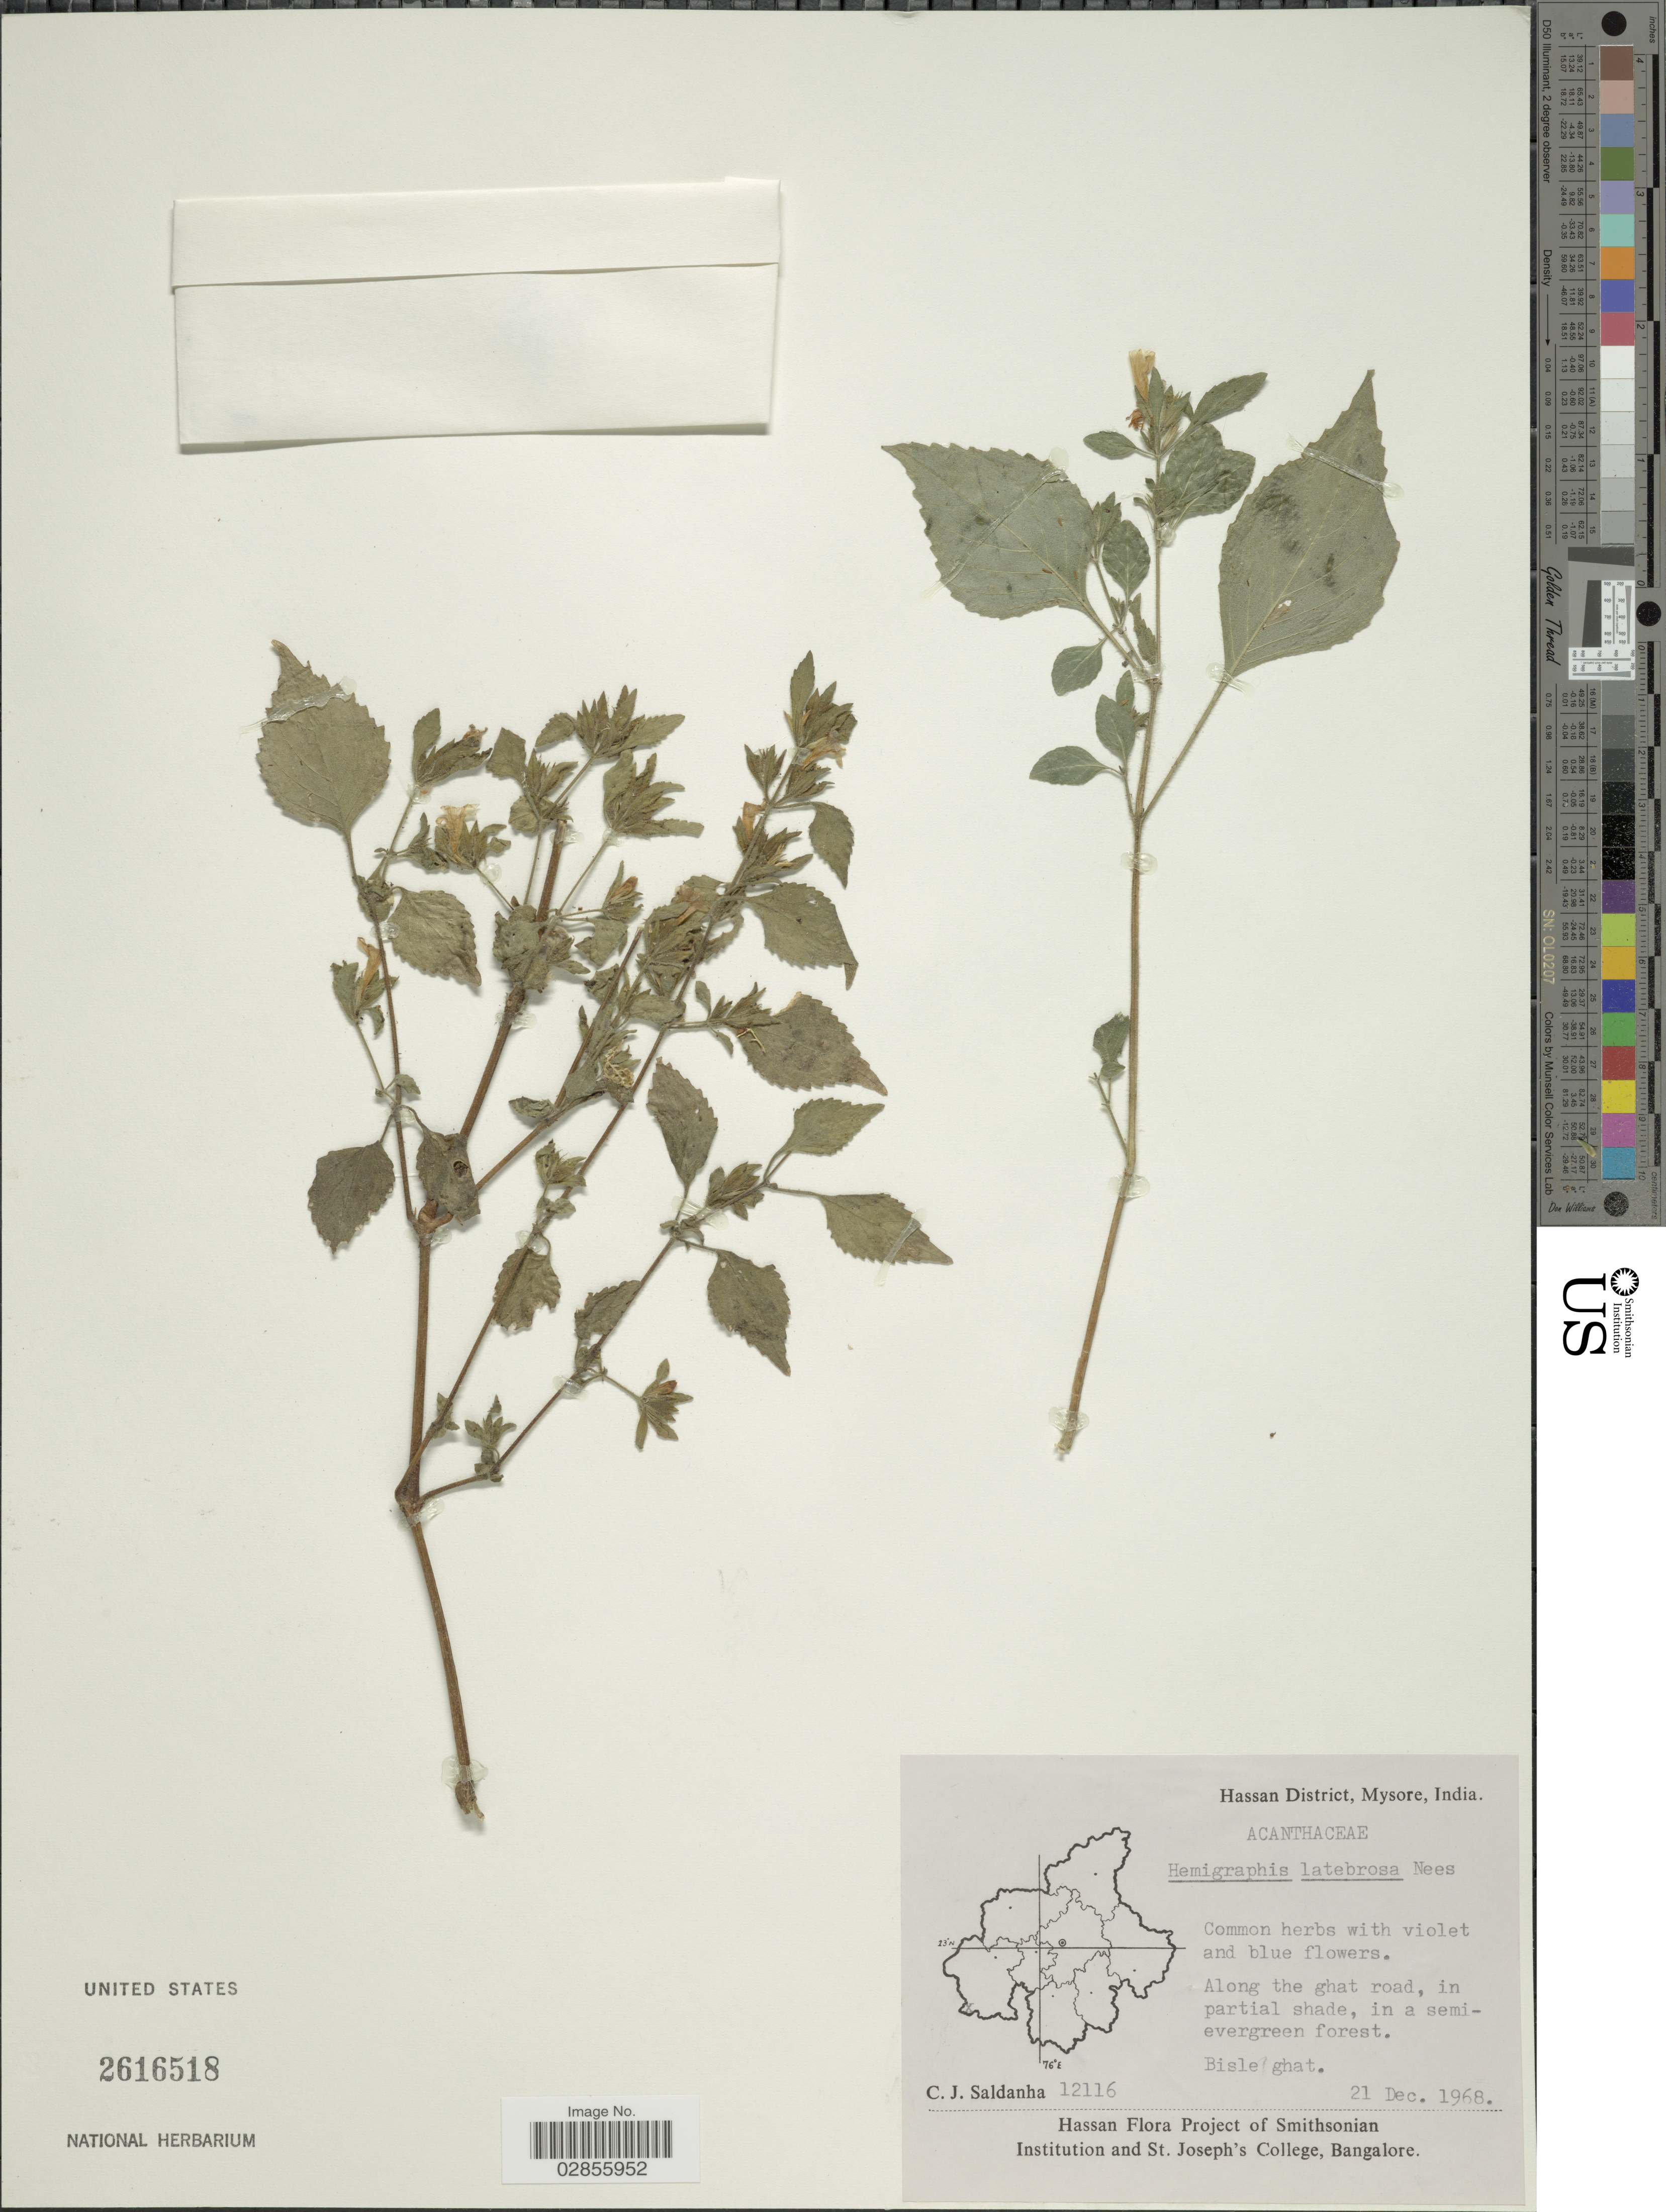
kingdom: Plantae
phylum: Tracheophyta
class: Magnoliopsida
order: Lamiales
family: Acanthaceae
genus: Hemigraphis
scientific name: Hemigraphis latebrosa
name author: (A. Roth) Nees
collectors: C. J. Saldanha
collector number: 12116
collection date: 1968-12-21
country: India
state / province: Karnataka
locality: Hassan District, Mysore. Along the ghat road. Bisle/ghat.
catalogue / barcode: US 2616518